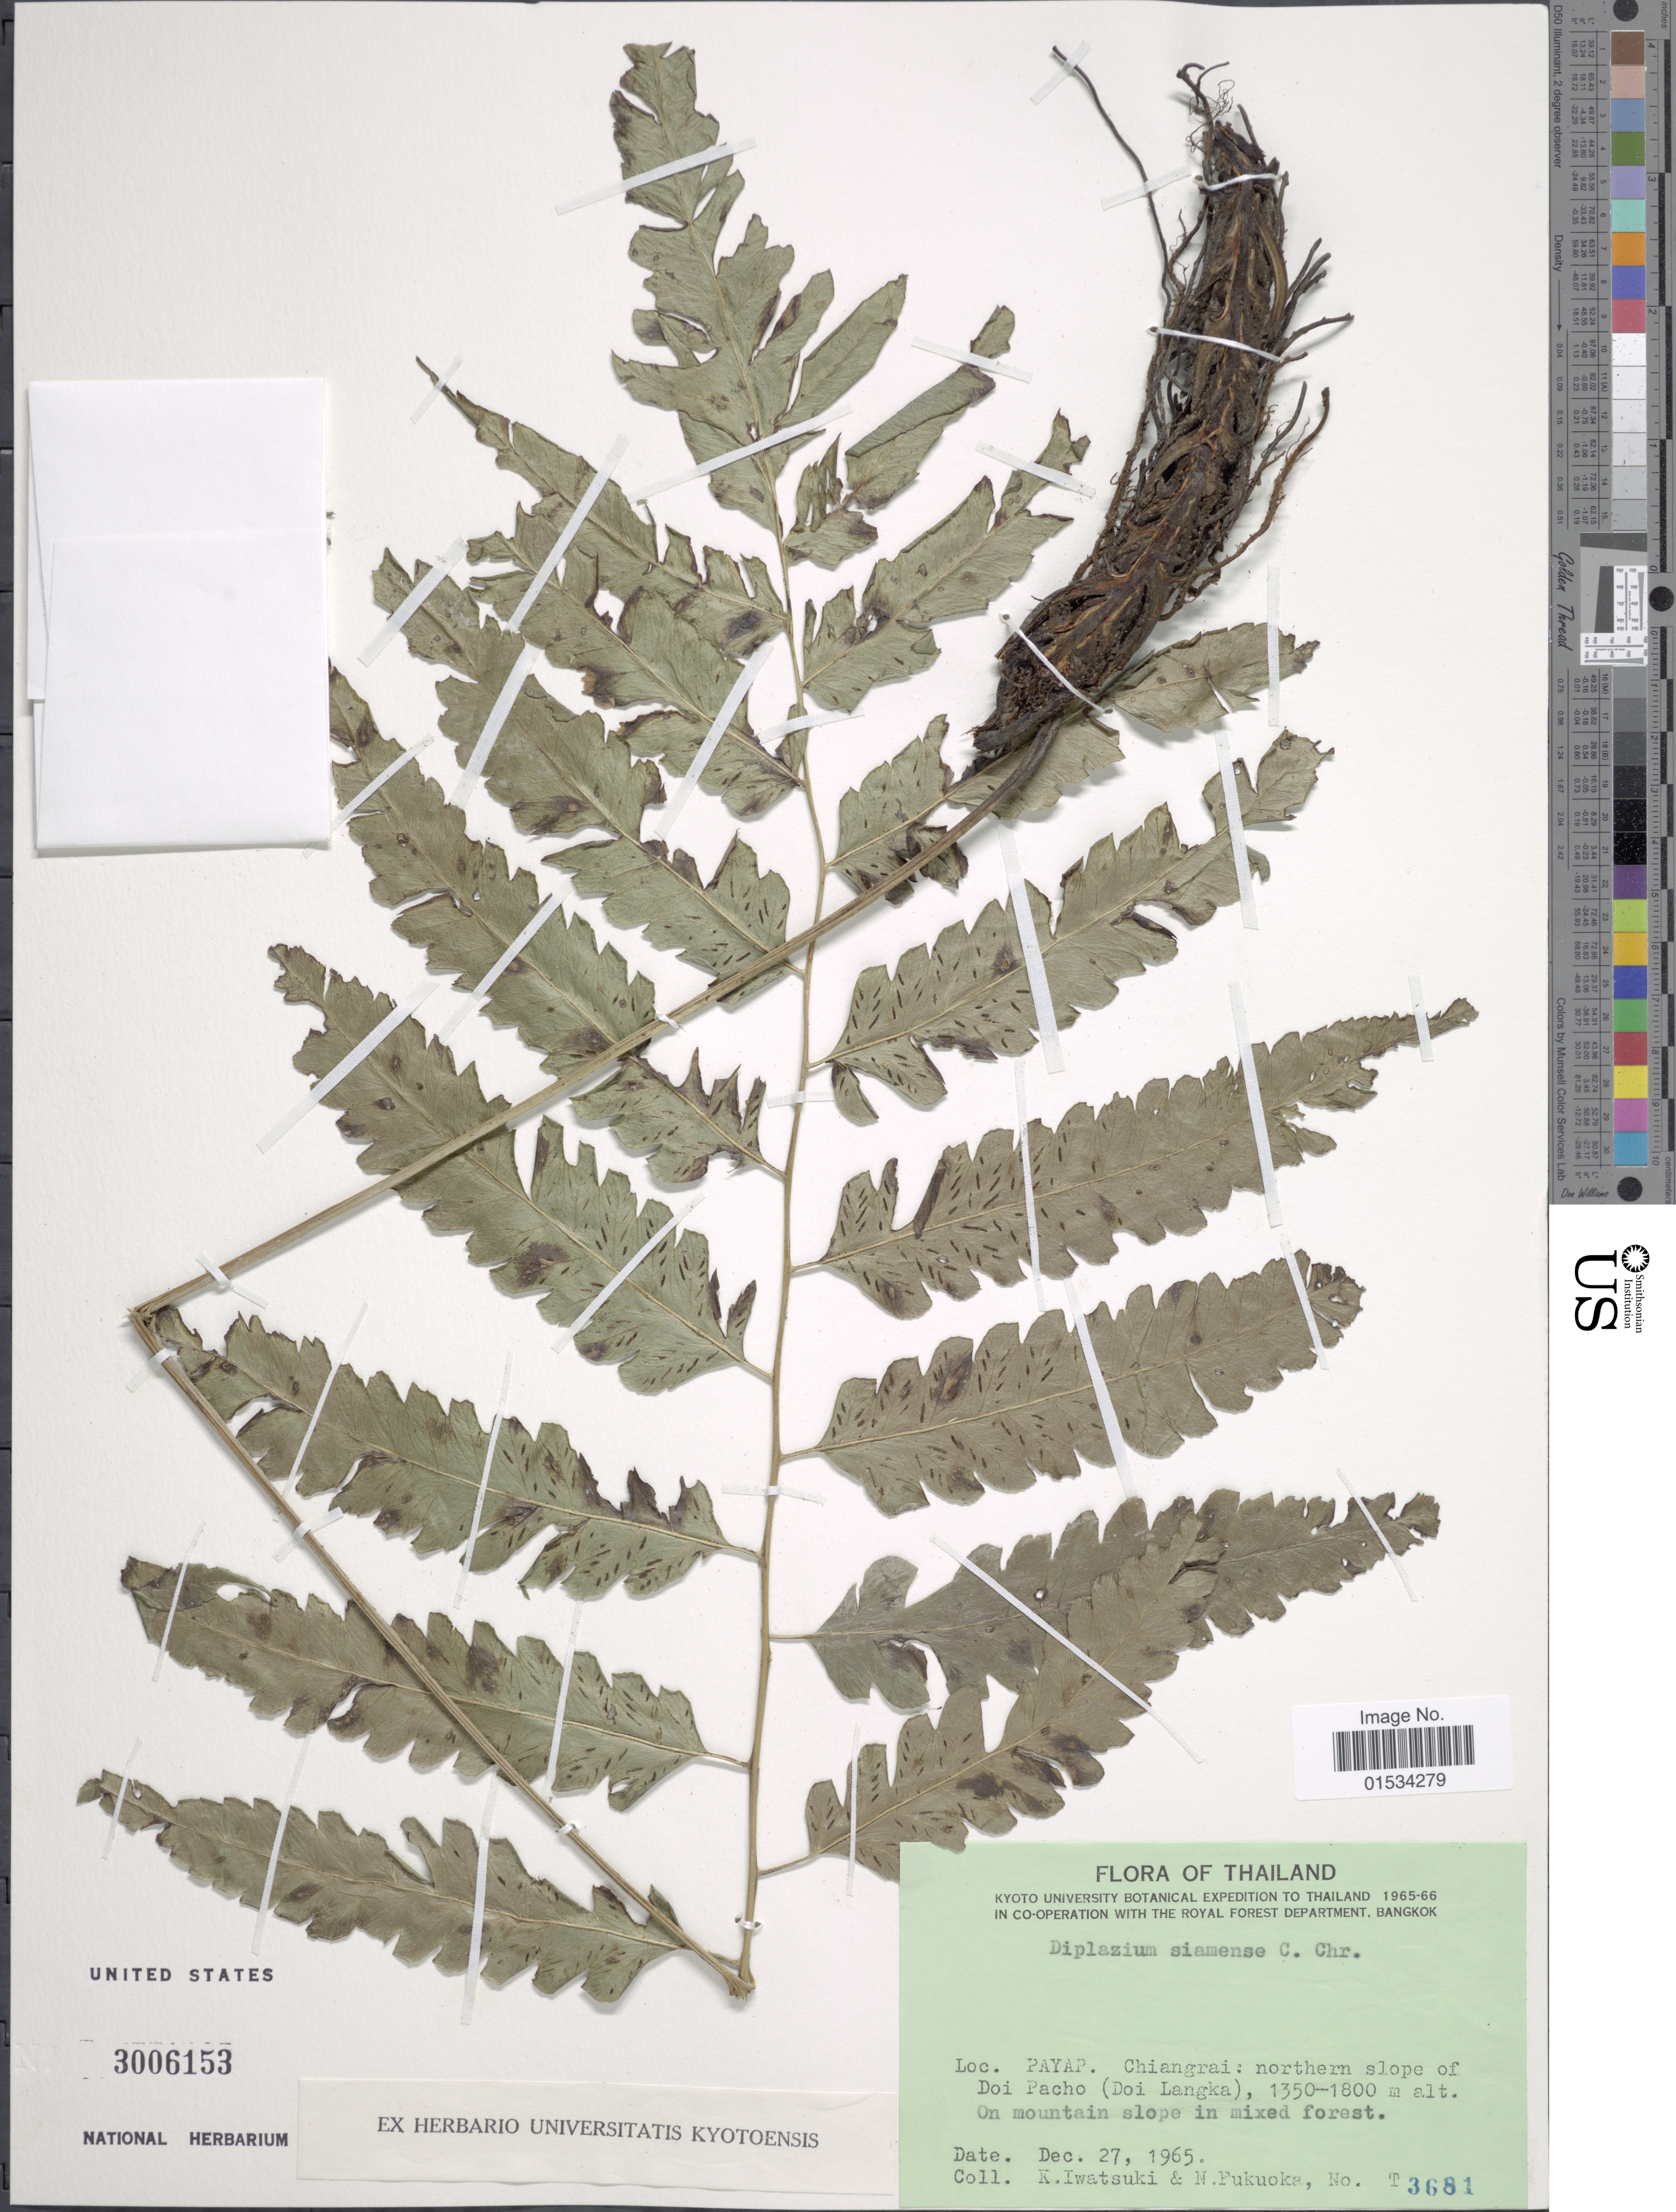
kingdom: Plantae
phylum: Tracheophyta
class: Polypodiopsida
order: Polypodiales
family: Athyriaceae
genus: Diplazium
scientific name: Diplazium siamense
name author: C. Chr.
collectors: K. Iwatsuki & N. Fukuoka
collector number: T 3681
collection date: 1965-12-27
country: Thailand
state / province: Chiang Rai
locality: Payap, Chiangrai: northern slope of Doi Pacho (Doi Langka)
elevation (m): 1350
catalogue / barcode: US 3006153